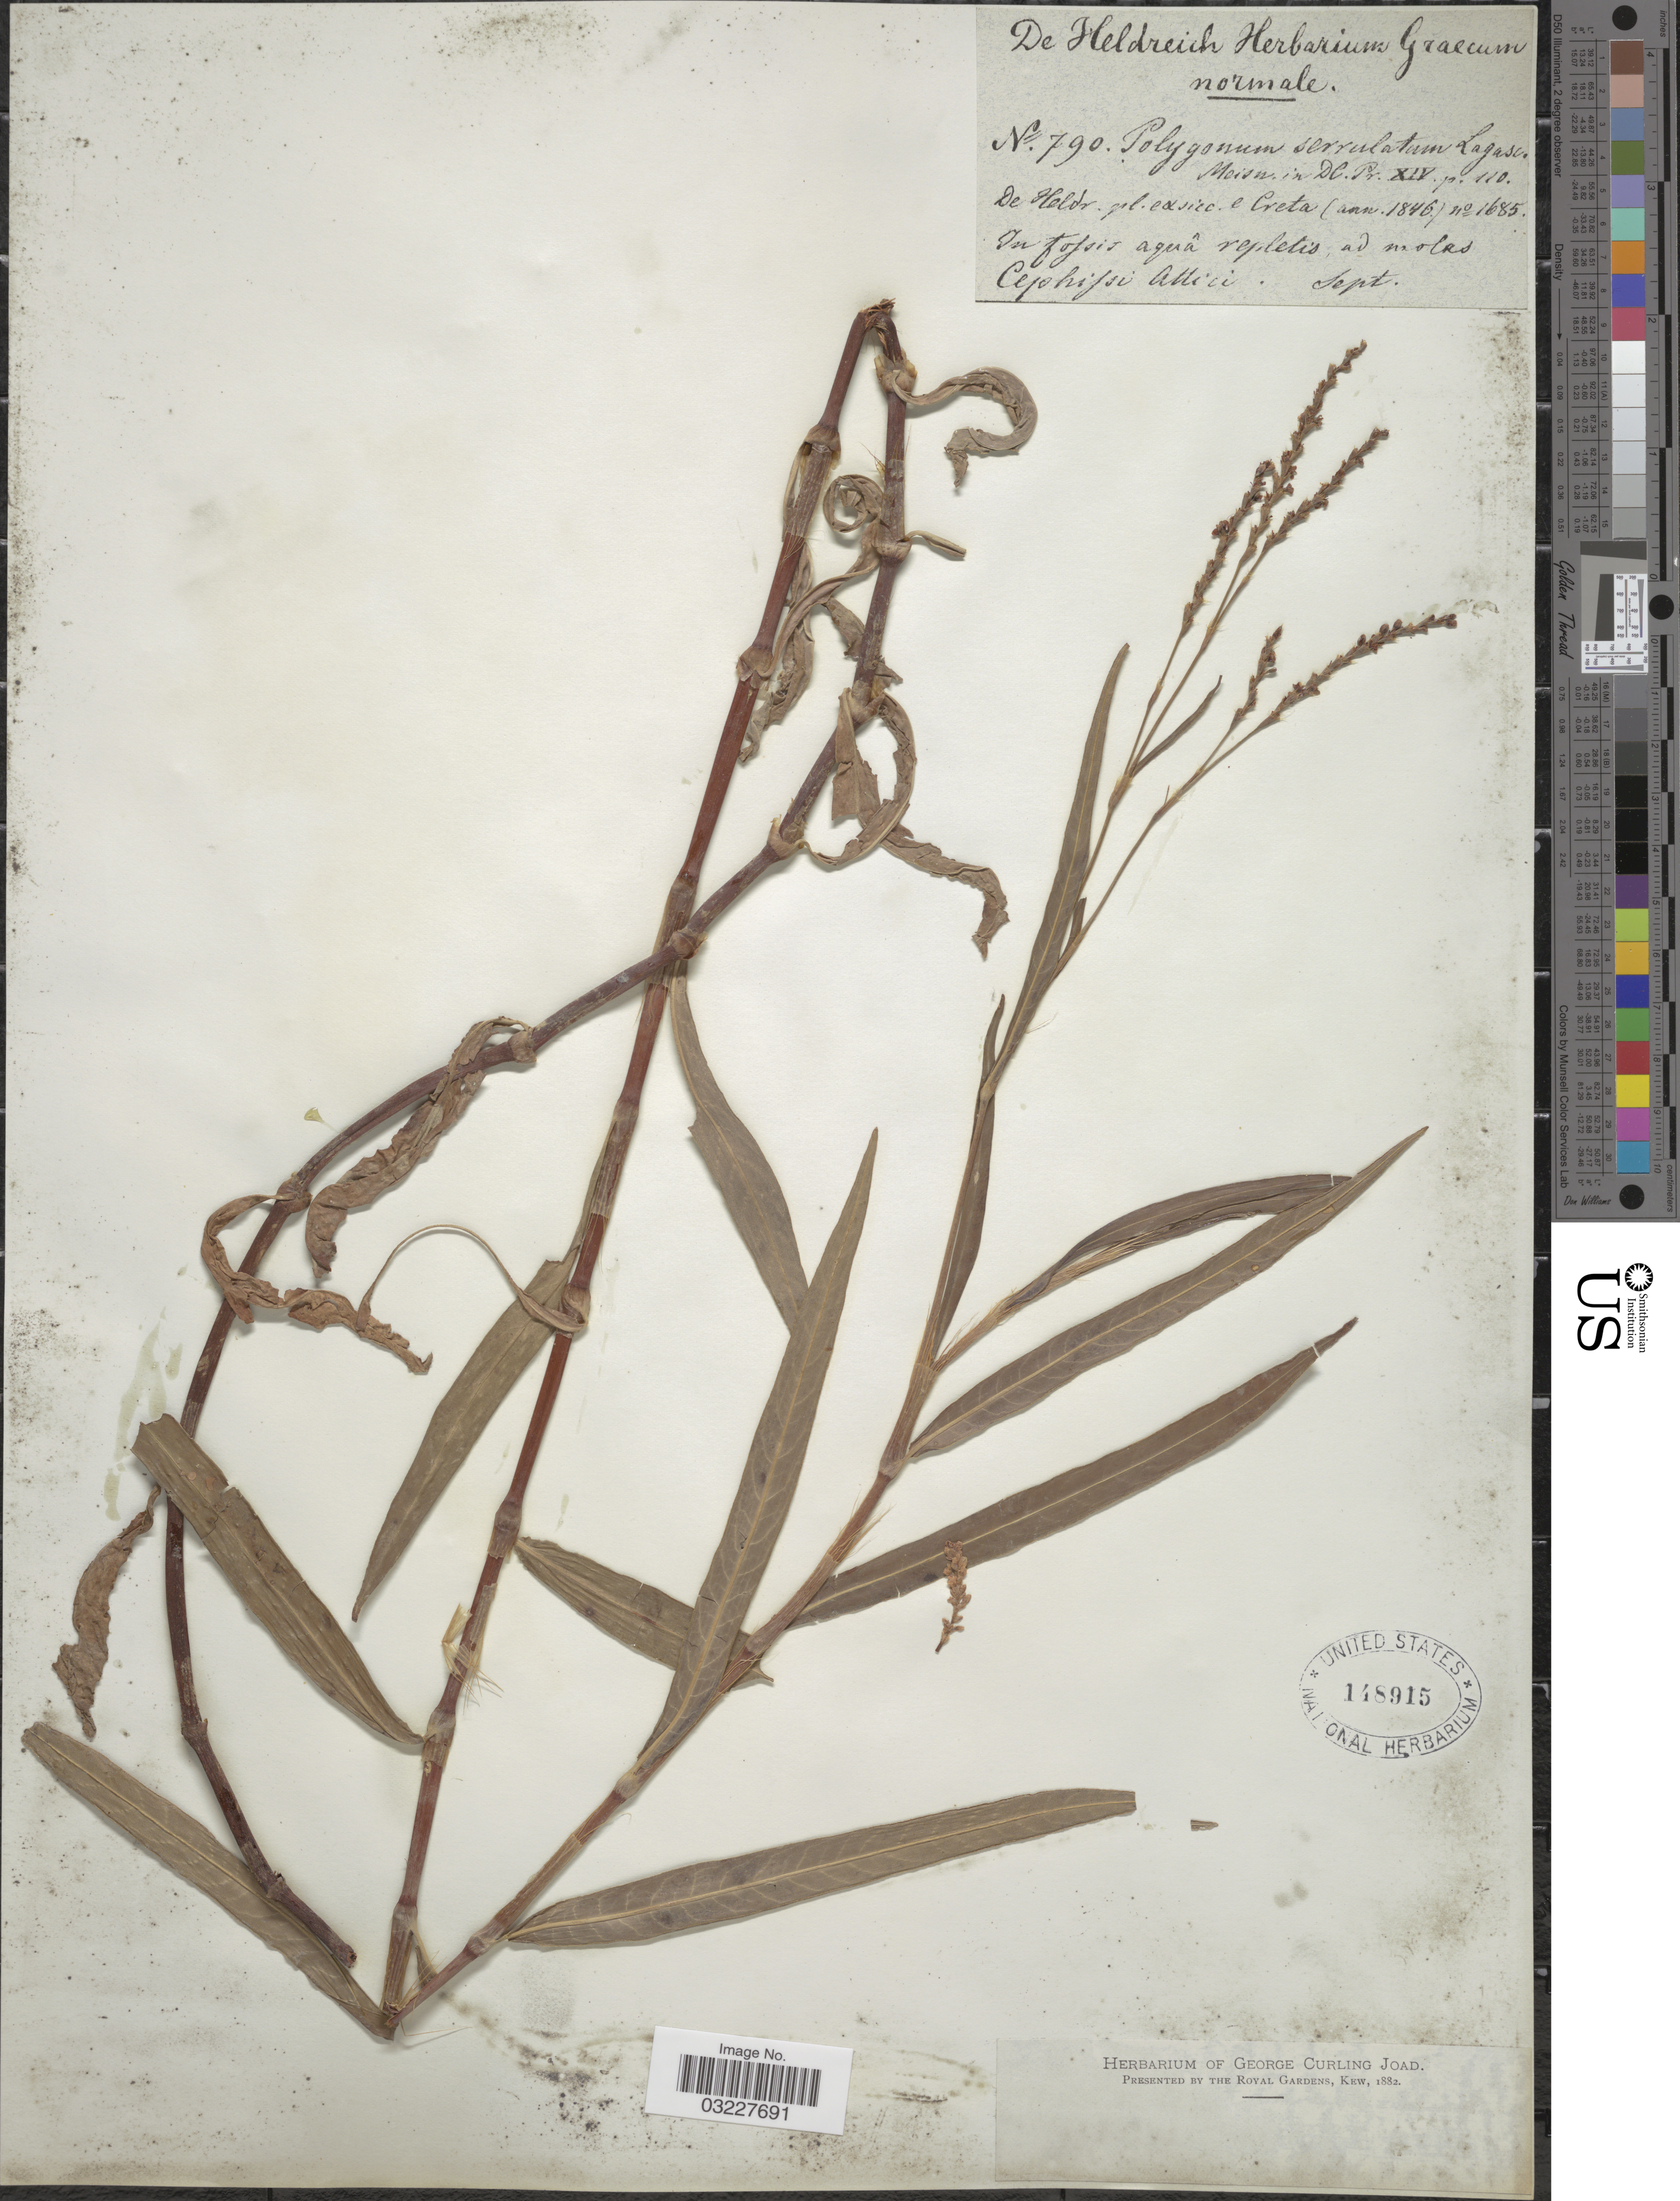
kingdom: Plantae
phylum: Tracheophyta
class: Magnoliopsida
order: Caryophyllales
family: Polygonaceae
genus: Polygonum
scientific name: Polygonum serrulatum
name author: Lag.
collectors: -. De Heldreich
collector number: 790/1685?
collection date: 1846-09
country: Greece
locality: Creta. In fofsis aquâ repletis ad molas Cephissi Attici.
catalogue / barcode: US 148915